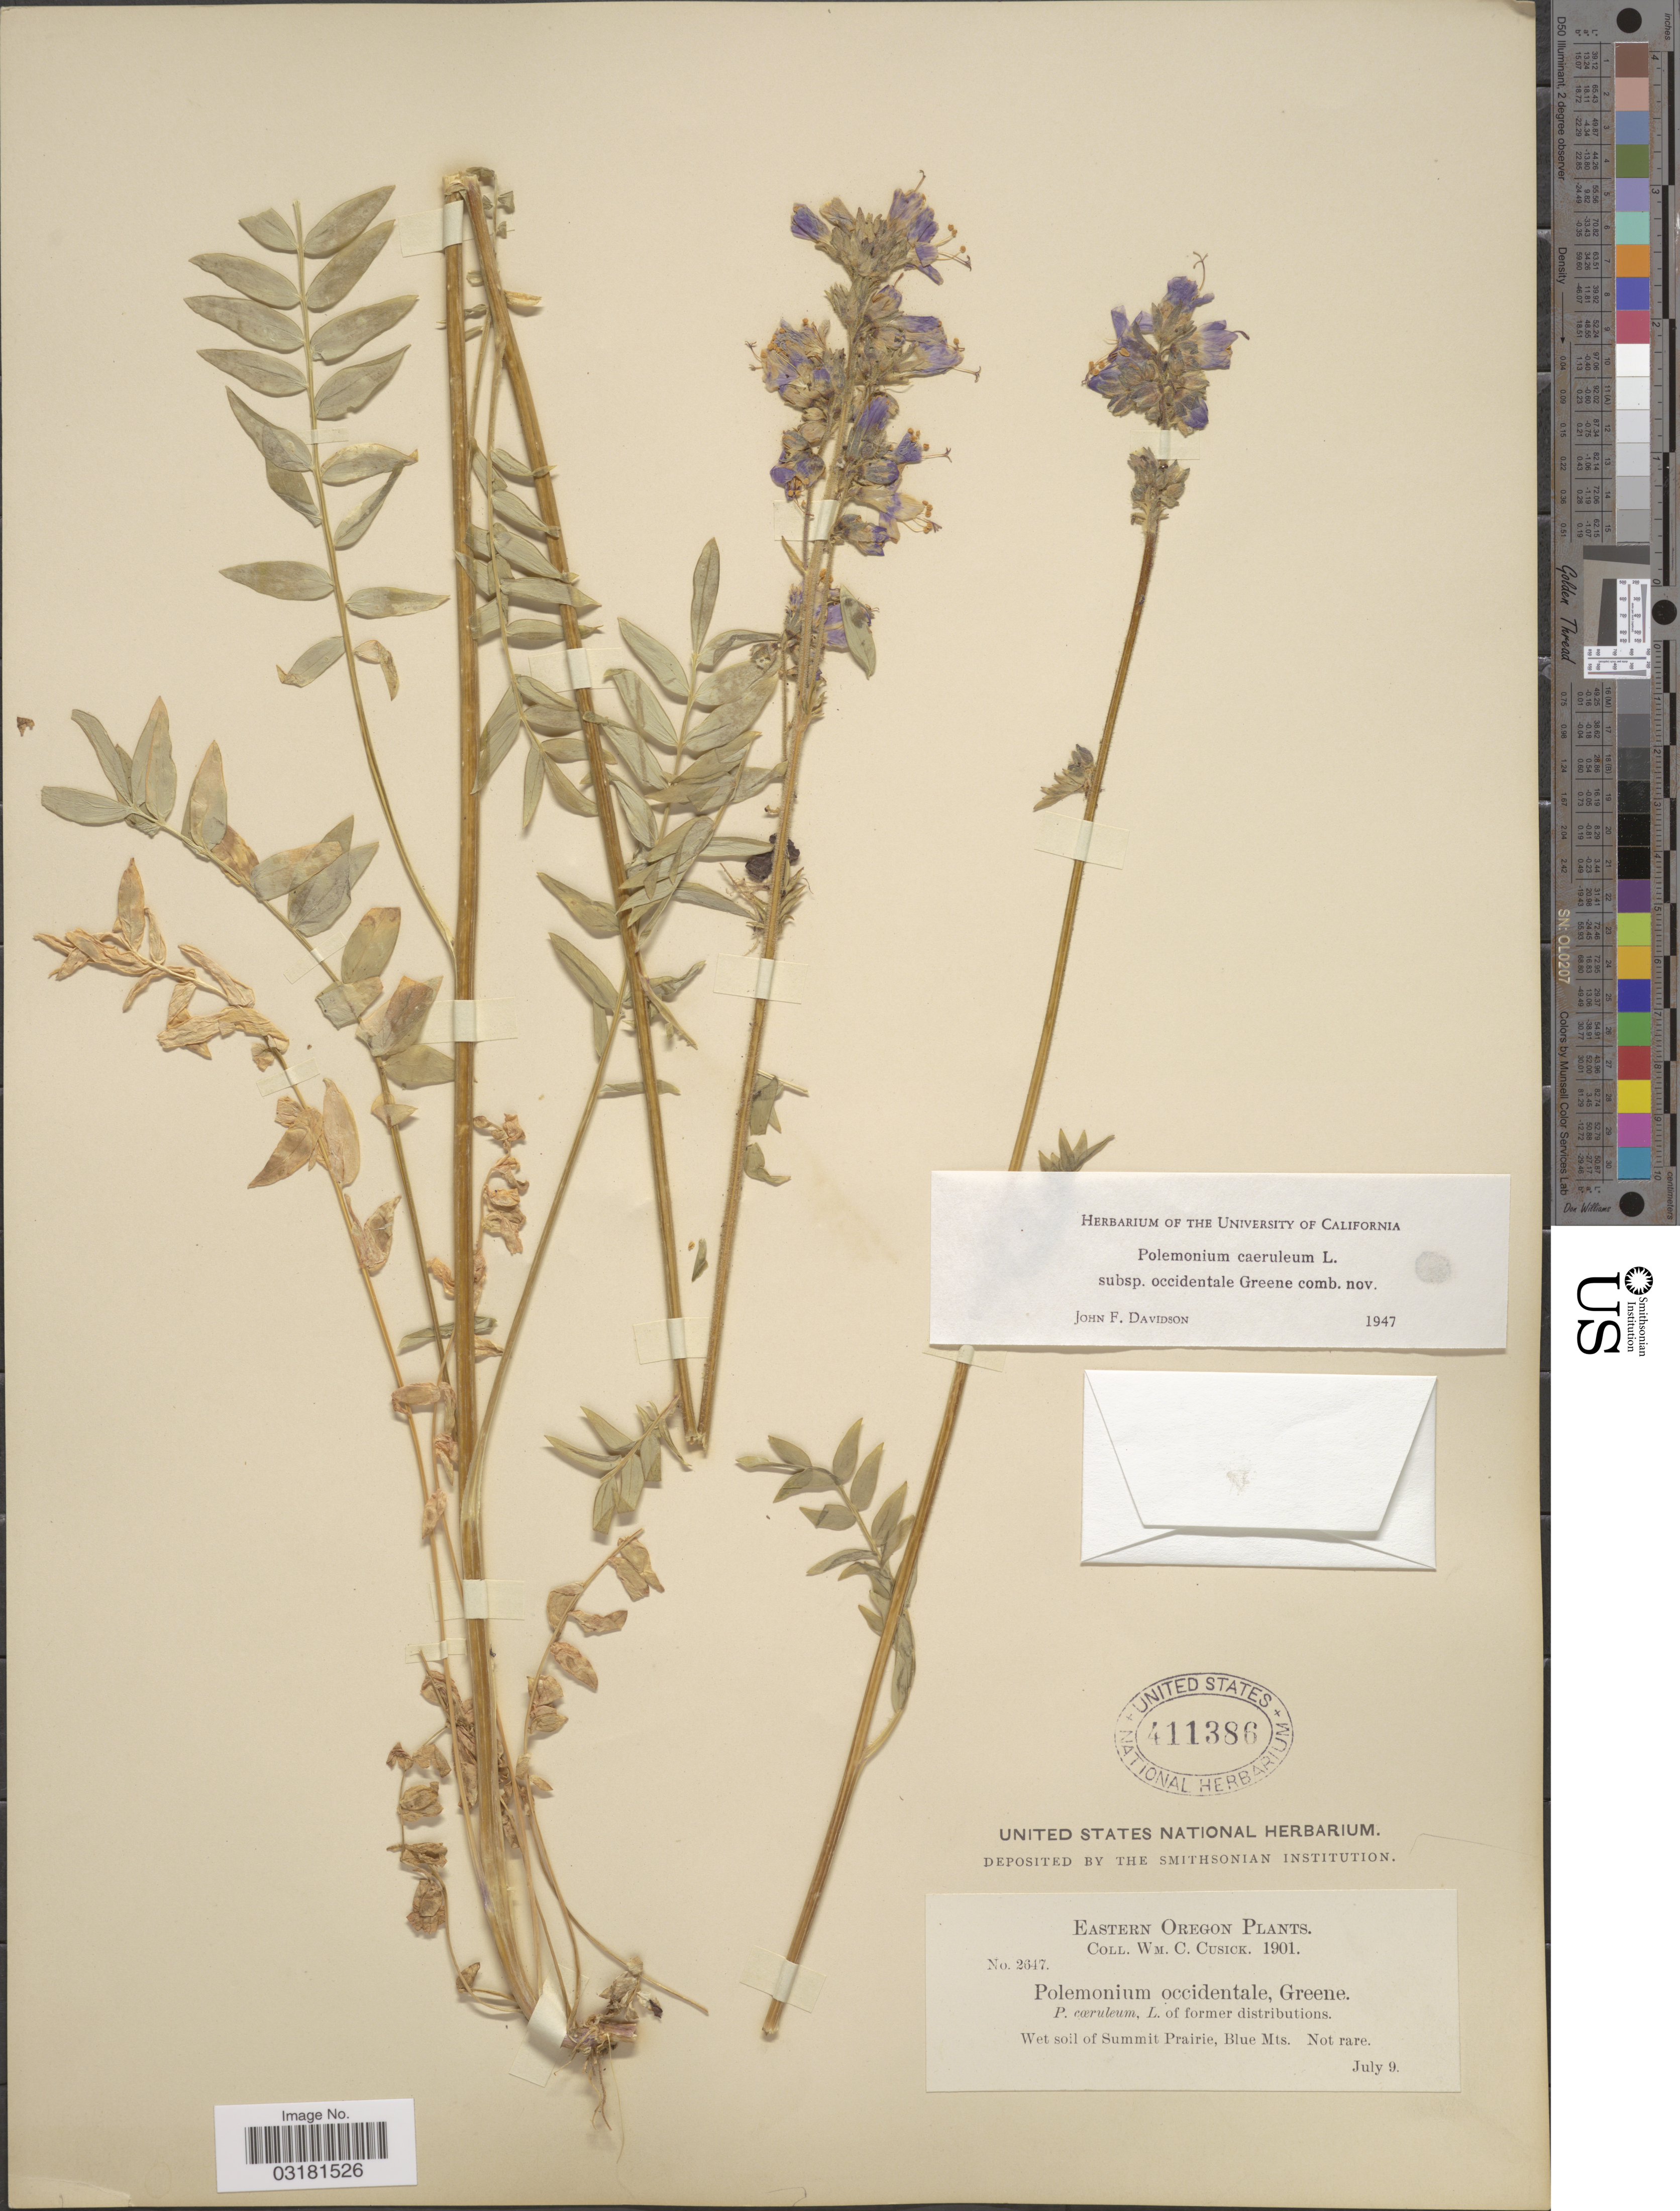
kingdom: Plantae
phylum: Tracheophyta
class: Magnoliopsida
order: Ericales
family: Polemoniaceae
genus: Polemonium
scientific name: Polemonium occidentale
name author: Greene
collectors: W. C. Cusick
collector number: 2647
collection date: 1901-07-09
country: United States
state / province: Oregon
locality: Eastern Oregon, Wet soil of Summit Prairie, Blue Mts.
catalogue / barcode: US 411386